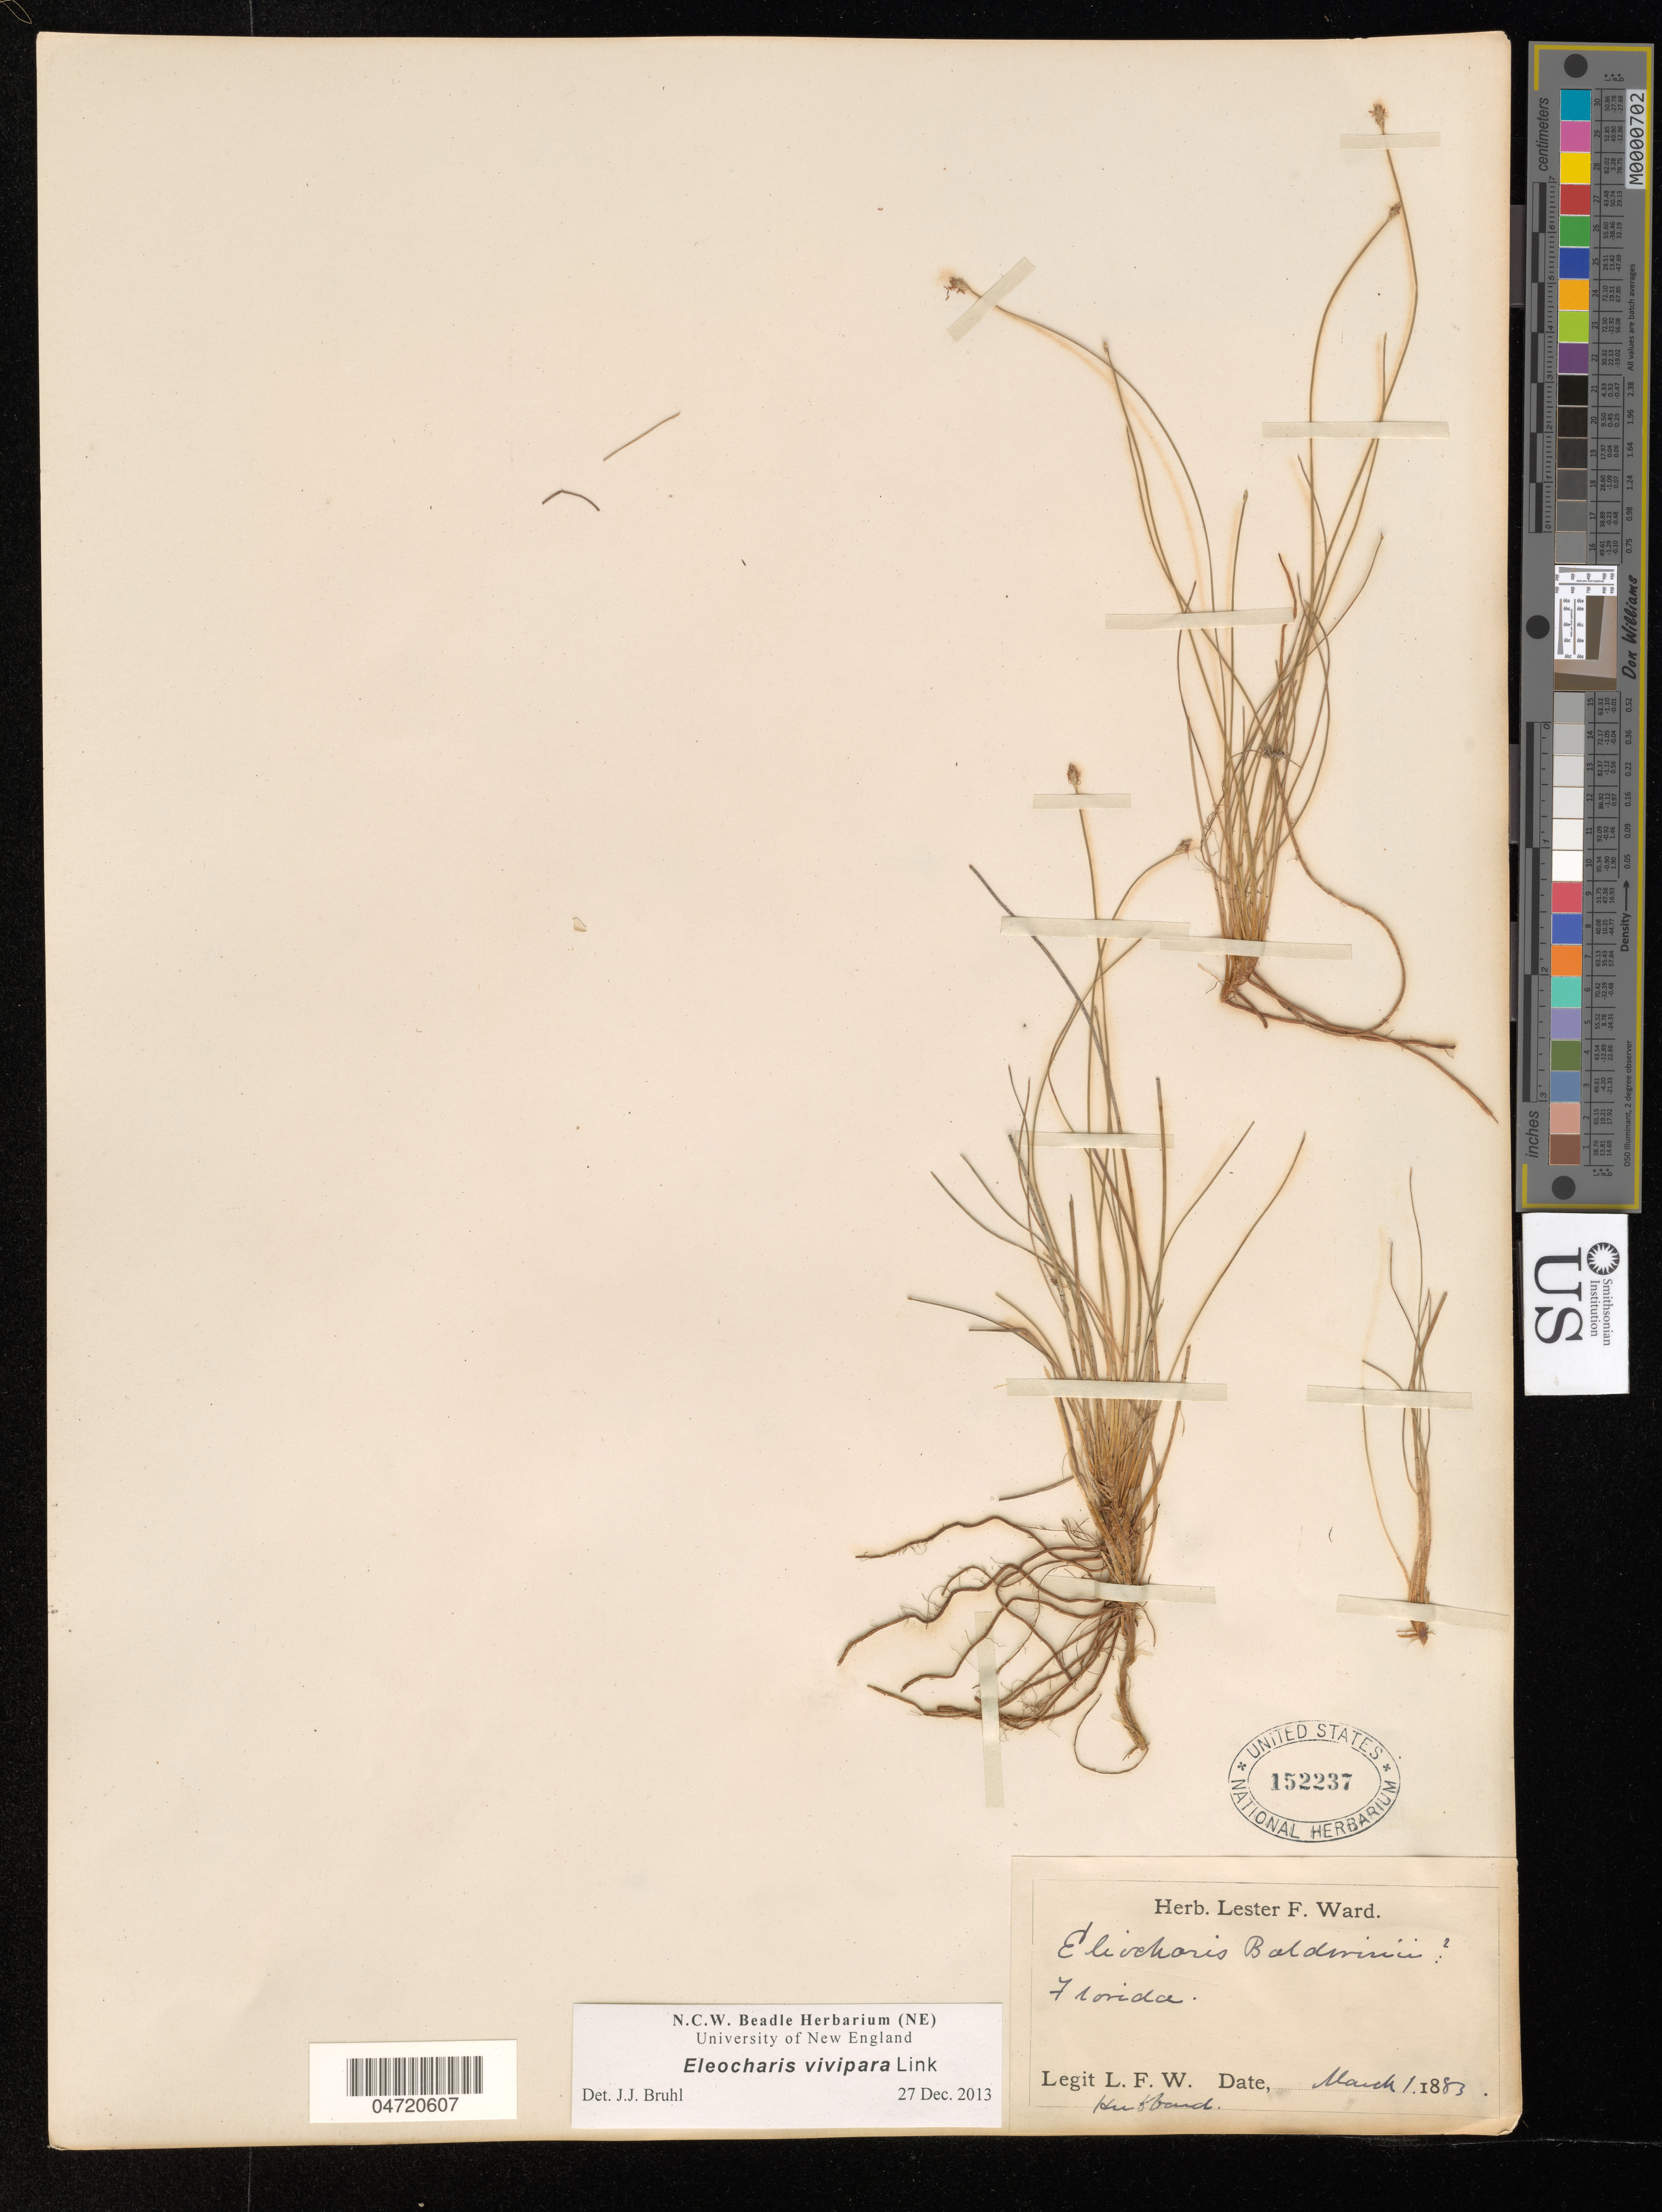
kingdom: Plantae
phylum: Tracheophyta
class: Liliopsida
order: Poales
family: Cyperaceae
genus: Eleocharis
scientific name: Eleocharis vivipara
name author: Link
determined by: Bruhl, J. J., (NE), University of New England (AUSTRALIA)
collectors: L. Ward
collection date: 1883-03-01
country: United States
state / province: Florida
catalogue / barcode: US 152237